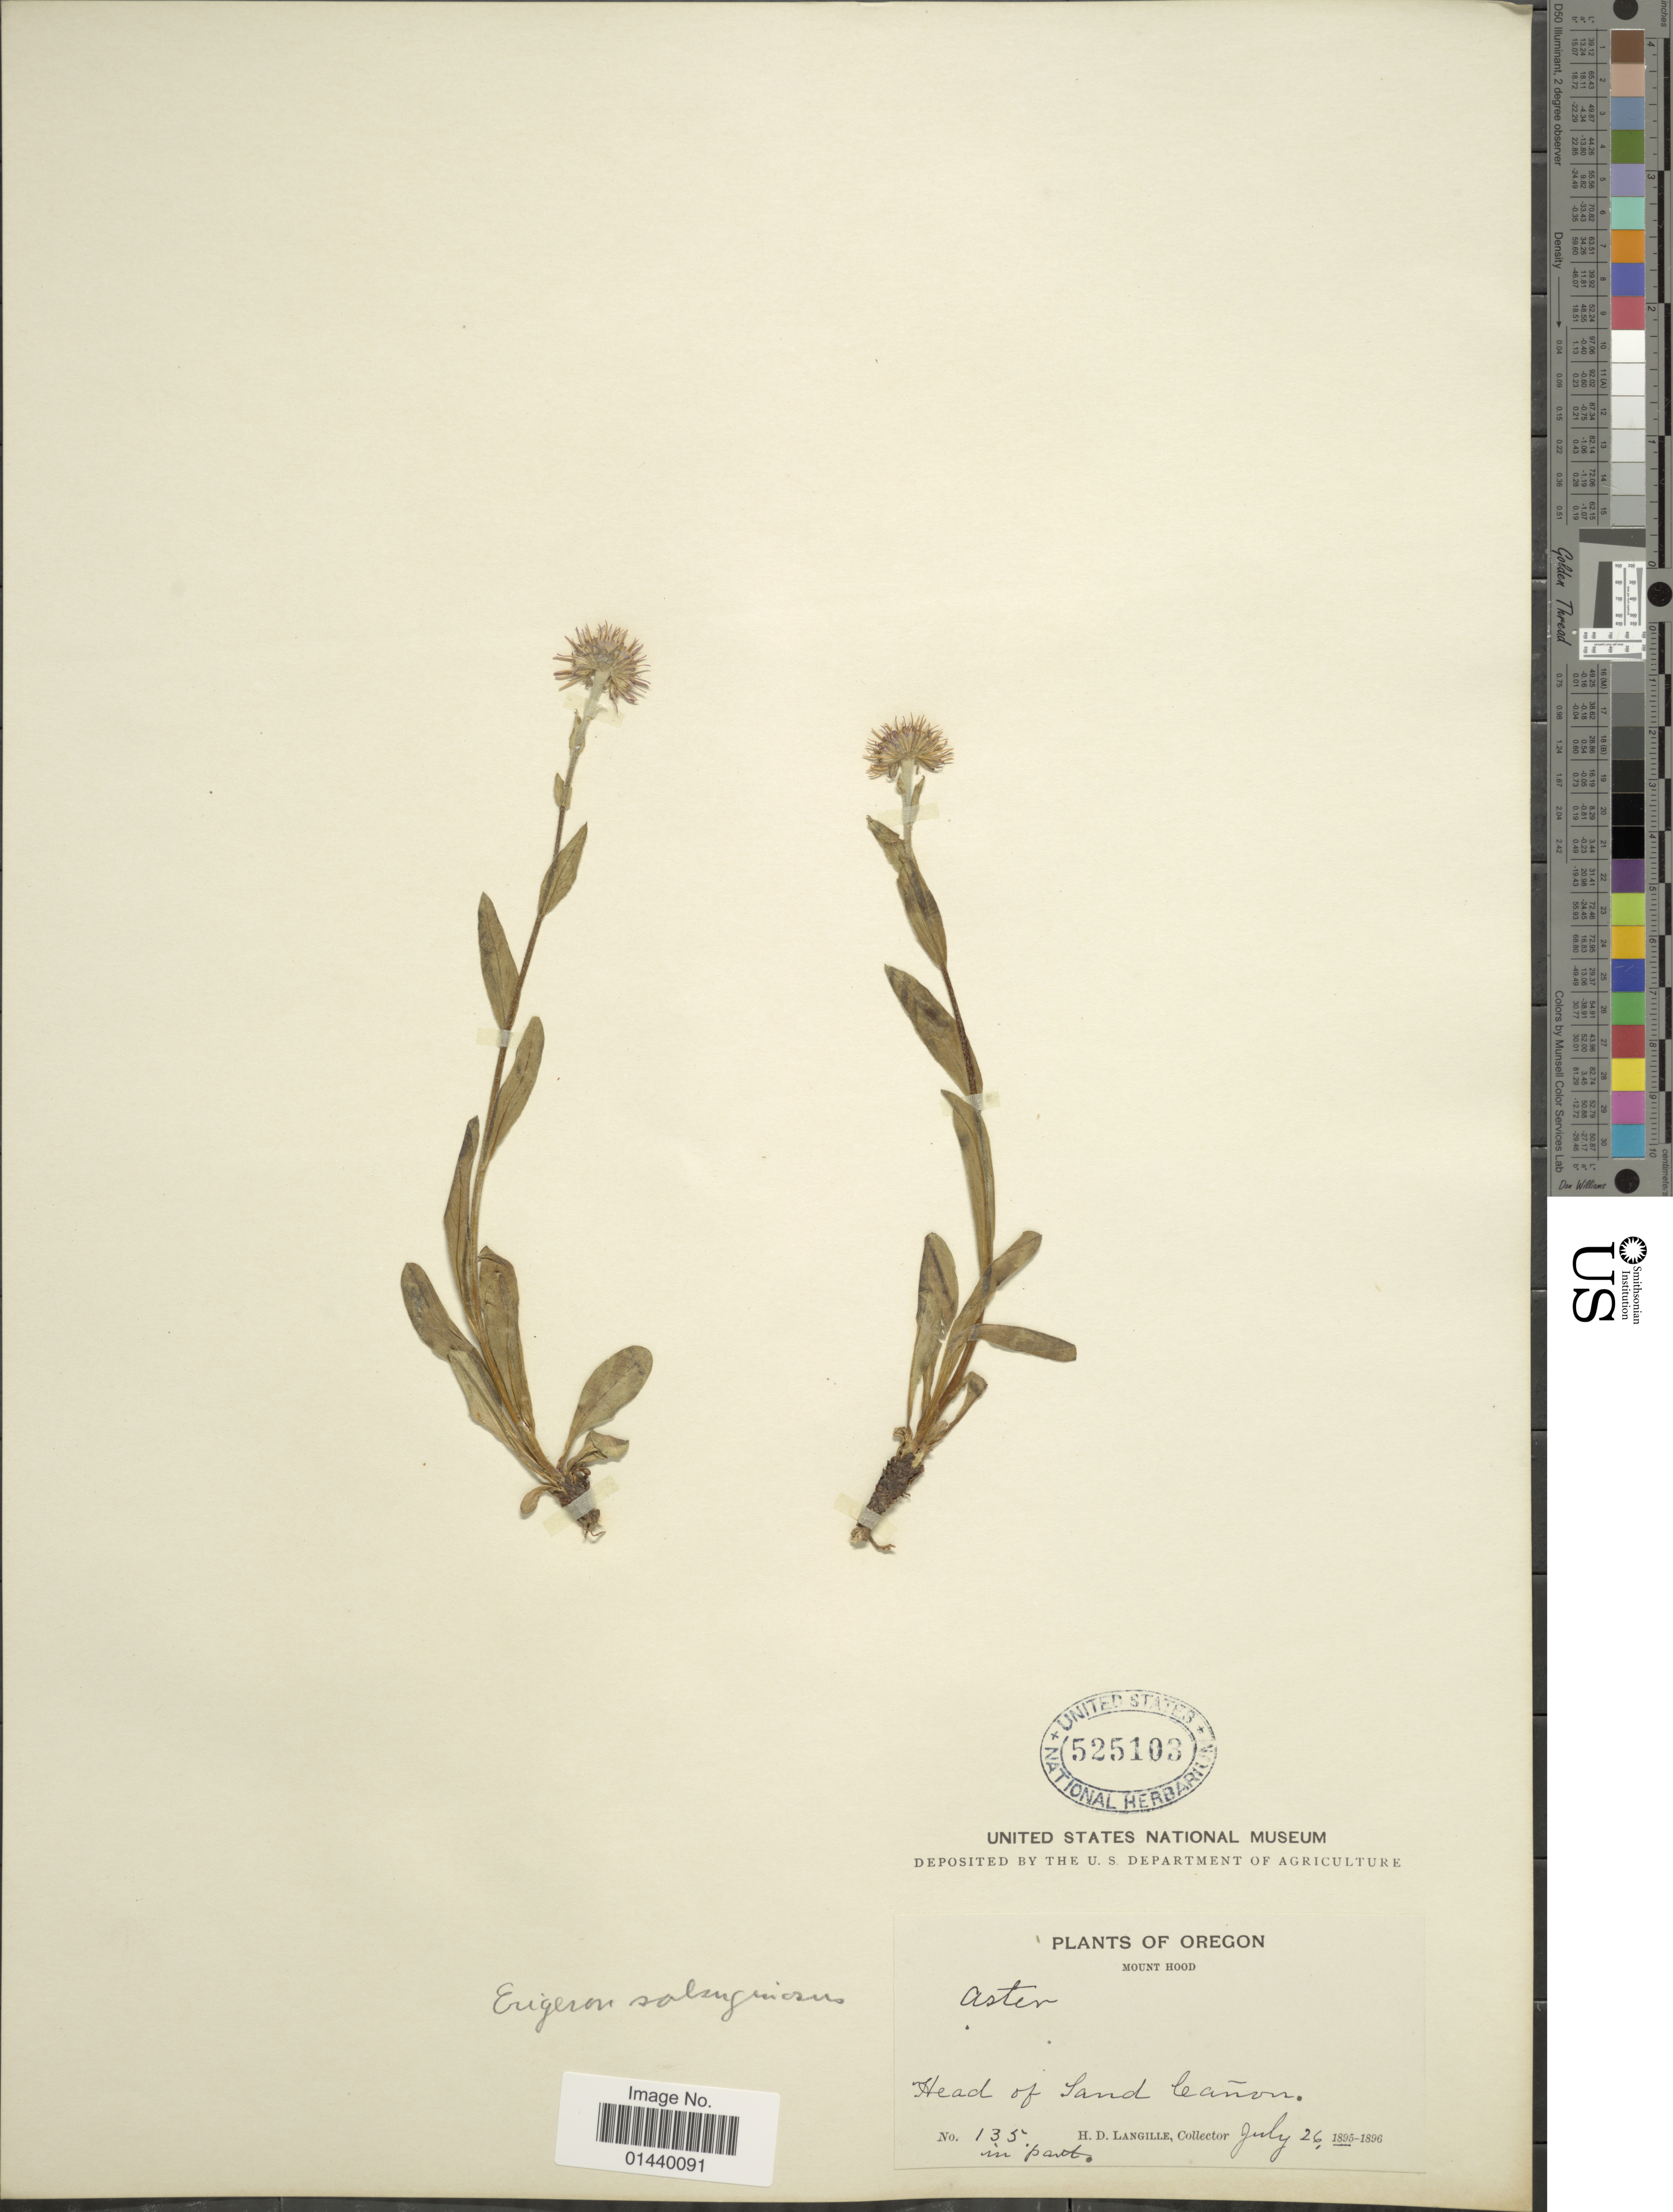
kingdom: Plantae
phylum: Tracheophyta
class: Magnoliopsida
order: Asterales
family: Asteraceae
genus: Erigeron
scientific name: Erigeron salsuginosus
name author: (Richardson ex R. Br.) A. Gray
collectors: H. Langille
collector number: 135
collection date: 1895-07-26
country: United States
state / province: Oregon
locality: Mount Hood. Head of land Canon.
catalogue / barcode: US 525103